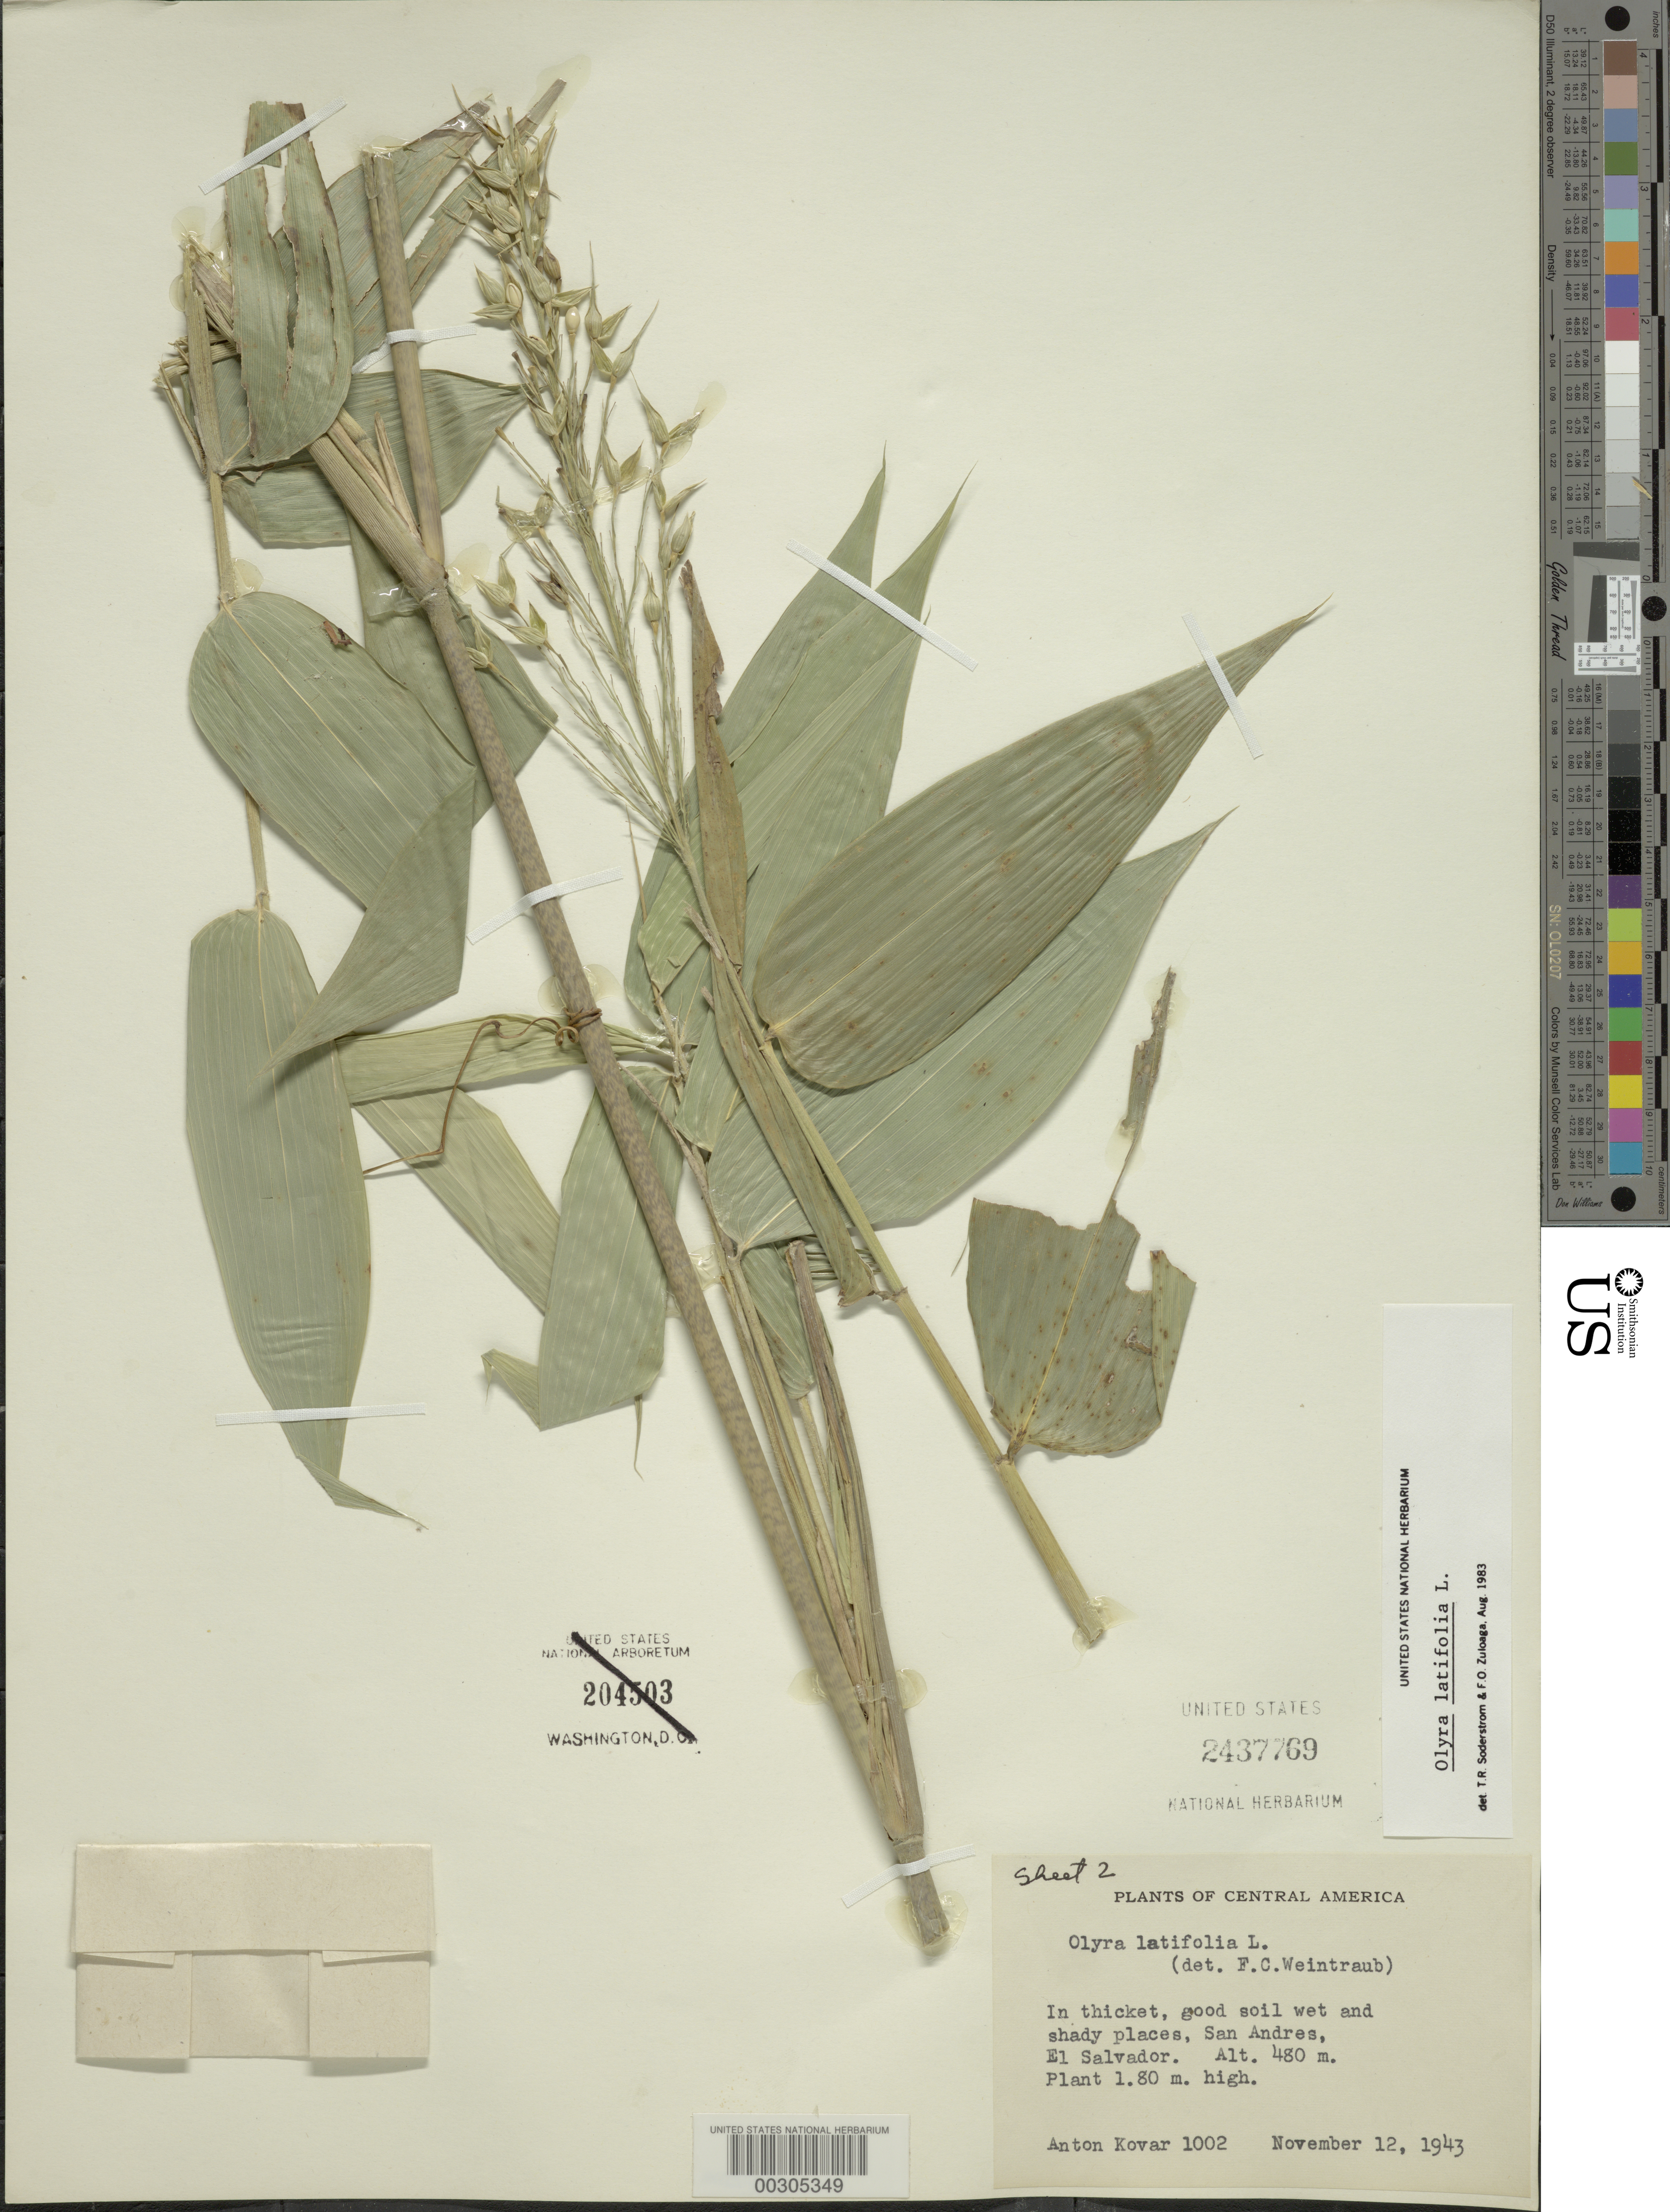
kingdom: Plantae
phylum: Tracheophyta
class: Liliopsida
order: Poales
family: Poaceae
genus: Olyra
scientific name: Olyra latifolia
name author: L.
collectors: A. Kovar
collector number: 1002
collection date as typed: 12 Nov 1943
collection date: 1943-11-12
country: El Salvador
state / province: San Salvador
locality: San andres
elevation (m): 480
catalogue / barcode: US 2437769